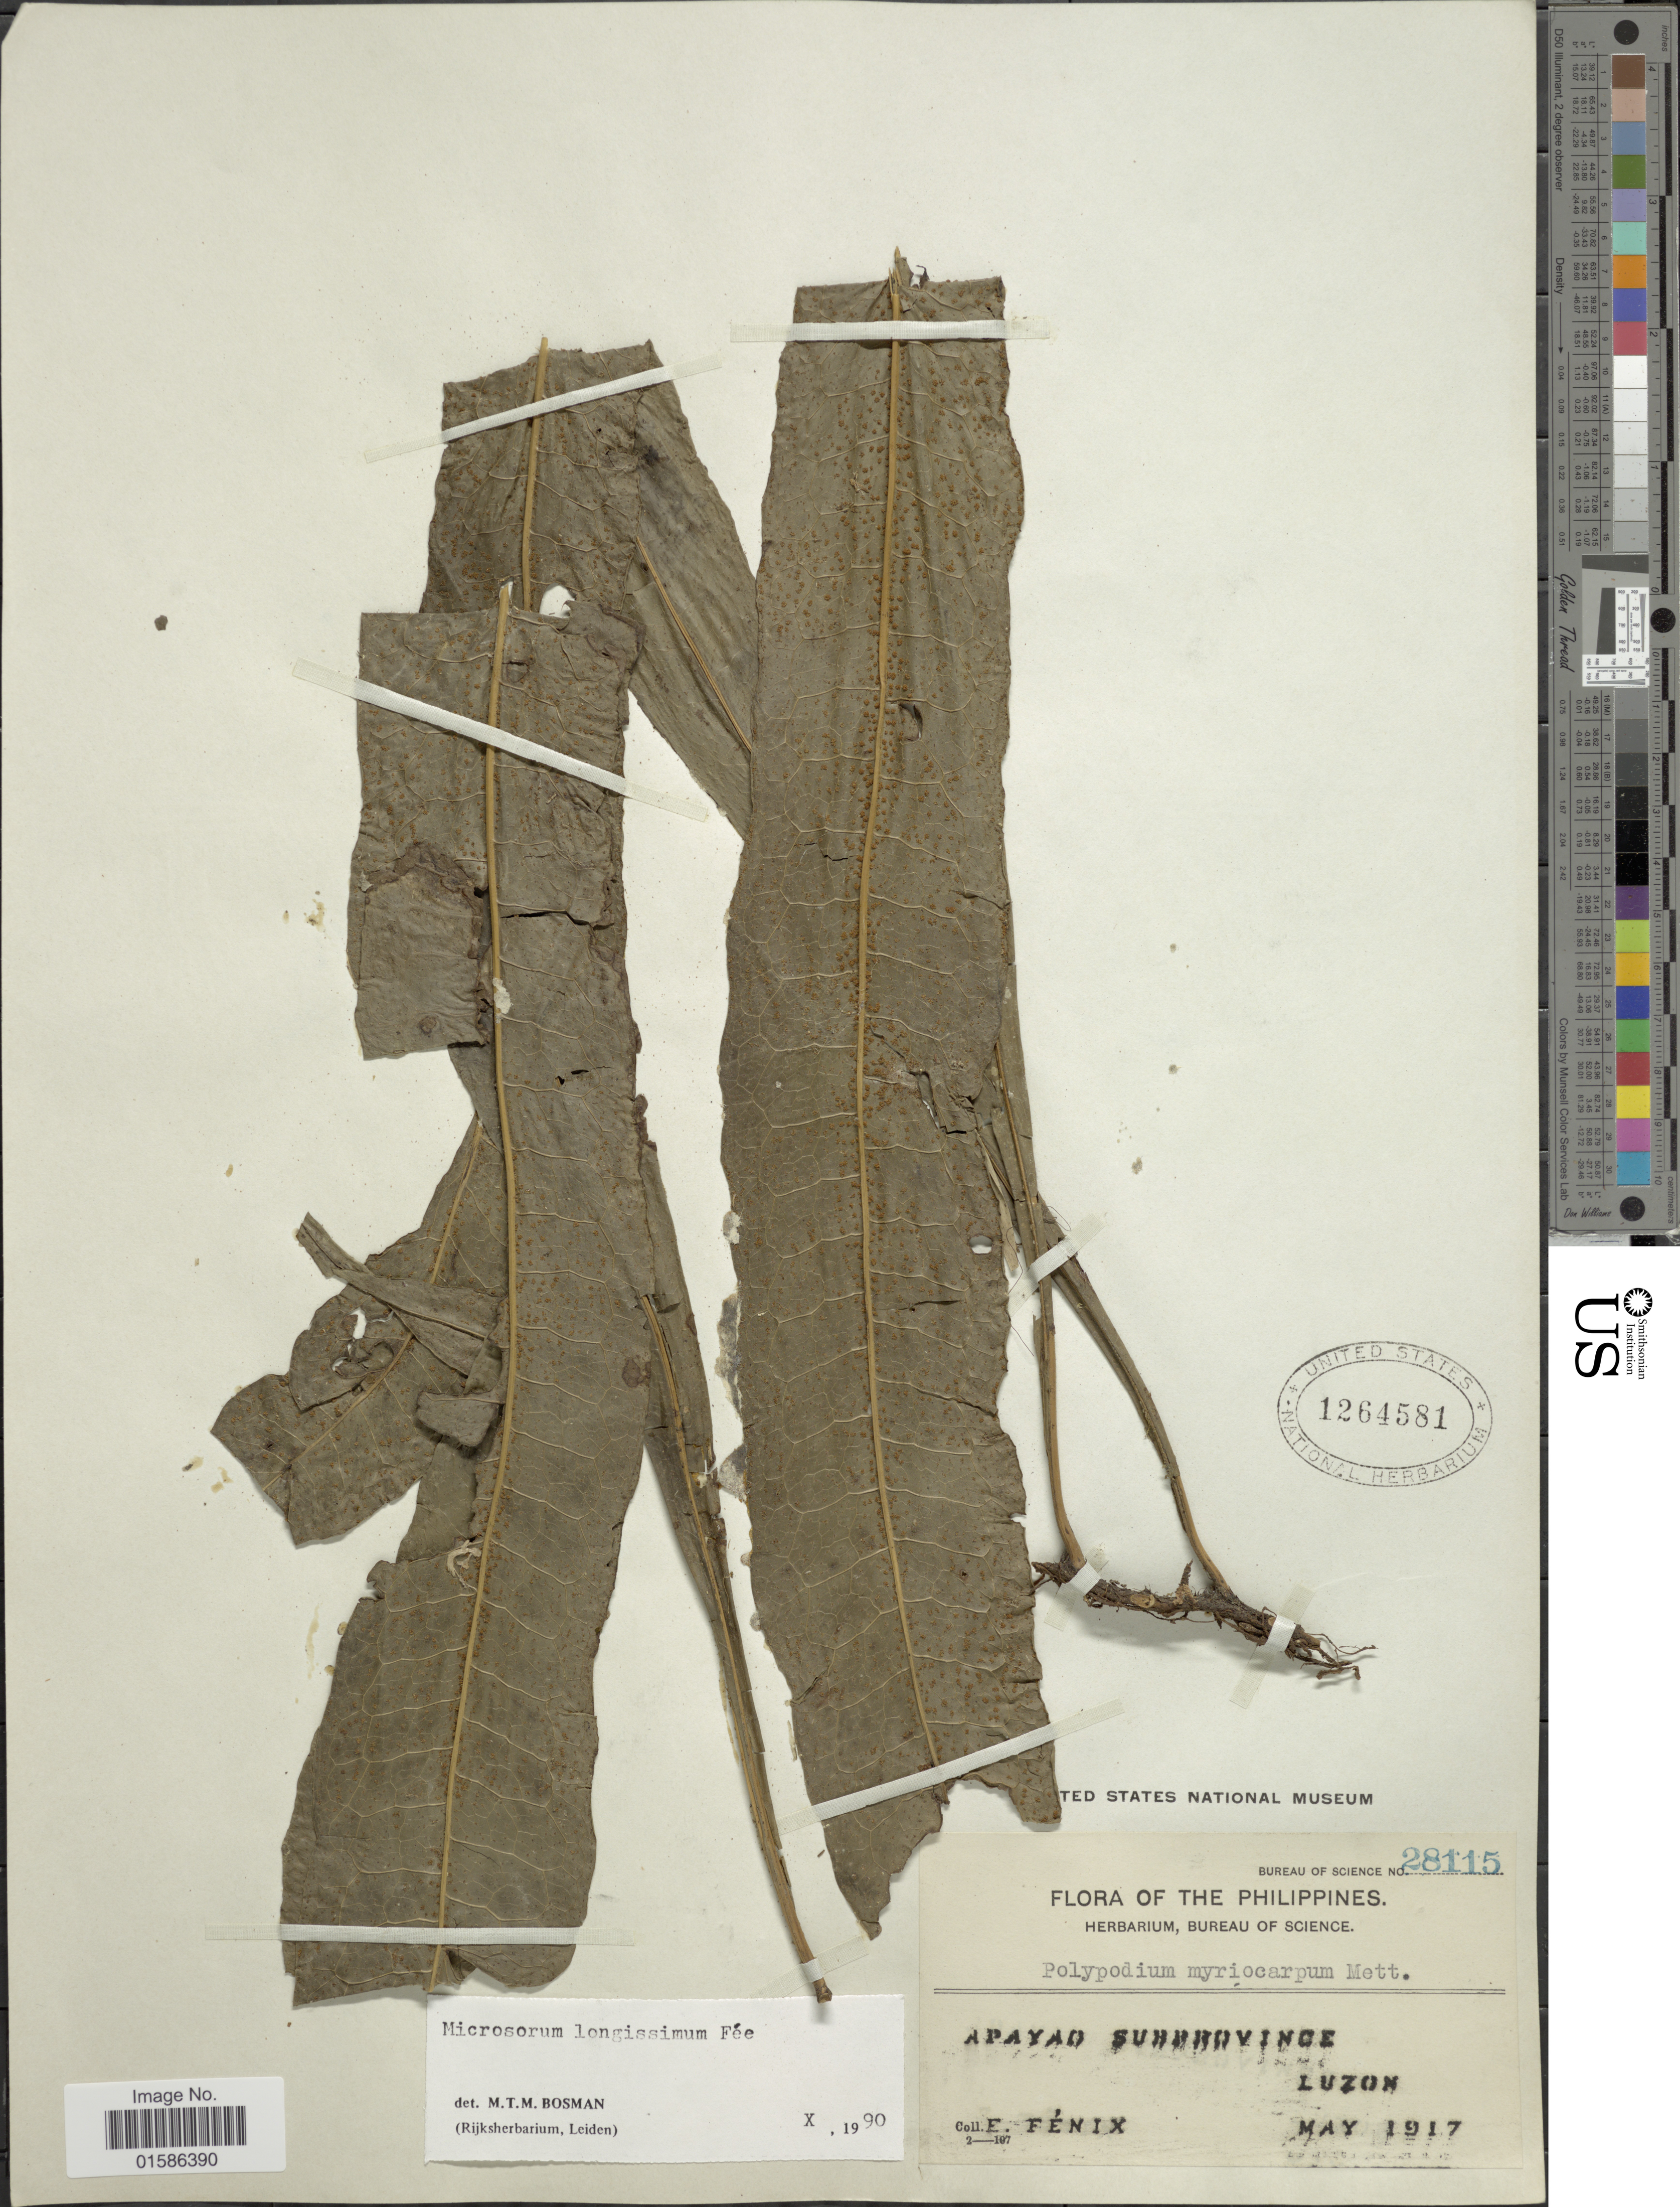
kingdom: Plantae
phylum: Tracheophyta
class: Polypodiopsida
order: Polypodiales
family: Polypodiaceae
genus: Microsorum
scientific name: Microsorum longissimum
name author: Fée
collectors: E. Fénix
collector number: Bureau of Science 28115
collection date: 1917-05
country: Philippines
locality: Apayao Subprovince, Luzon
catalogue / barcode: US 1264581